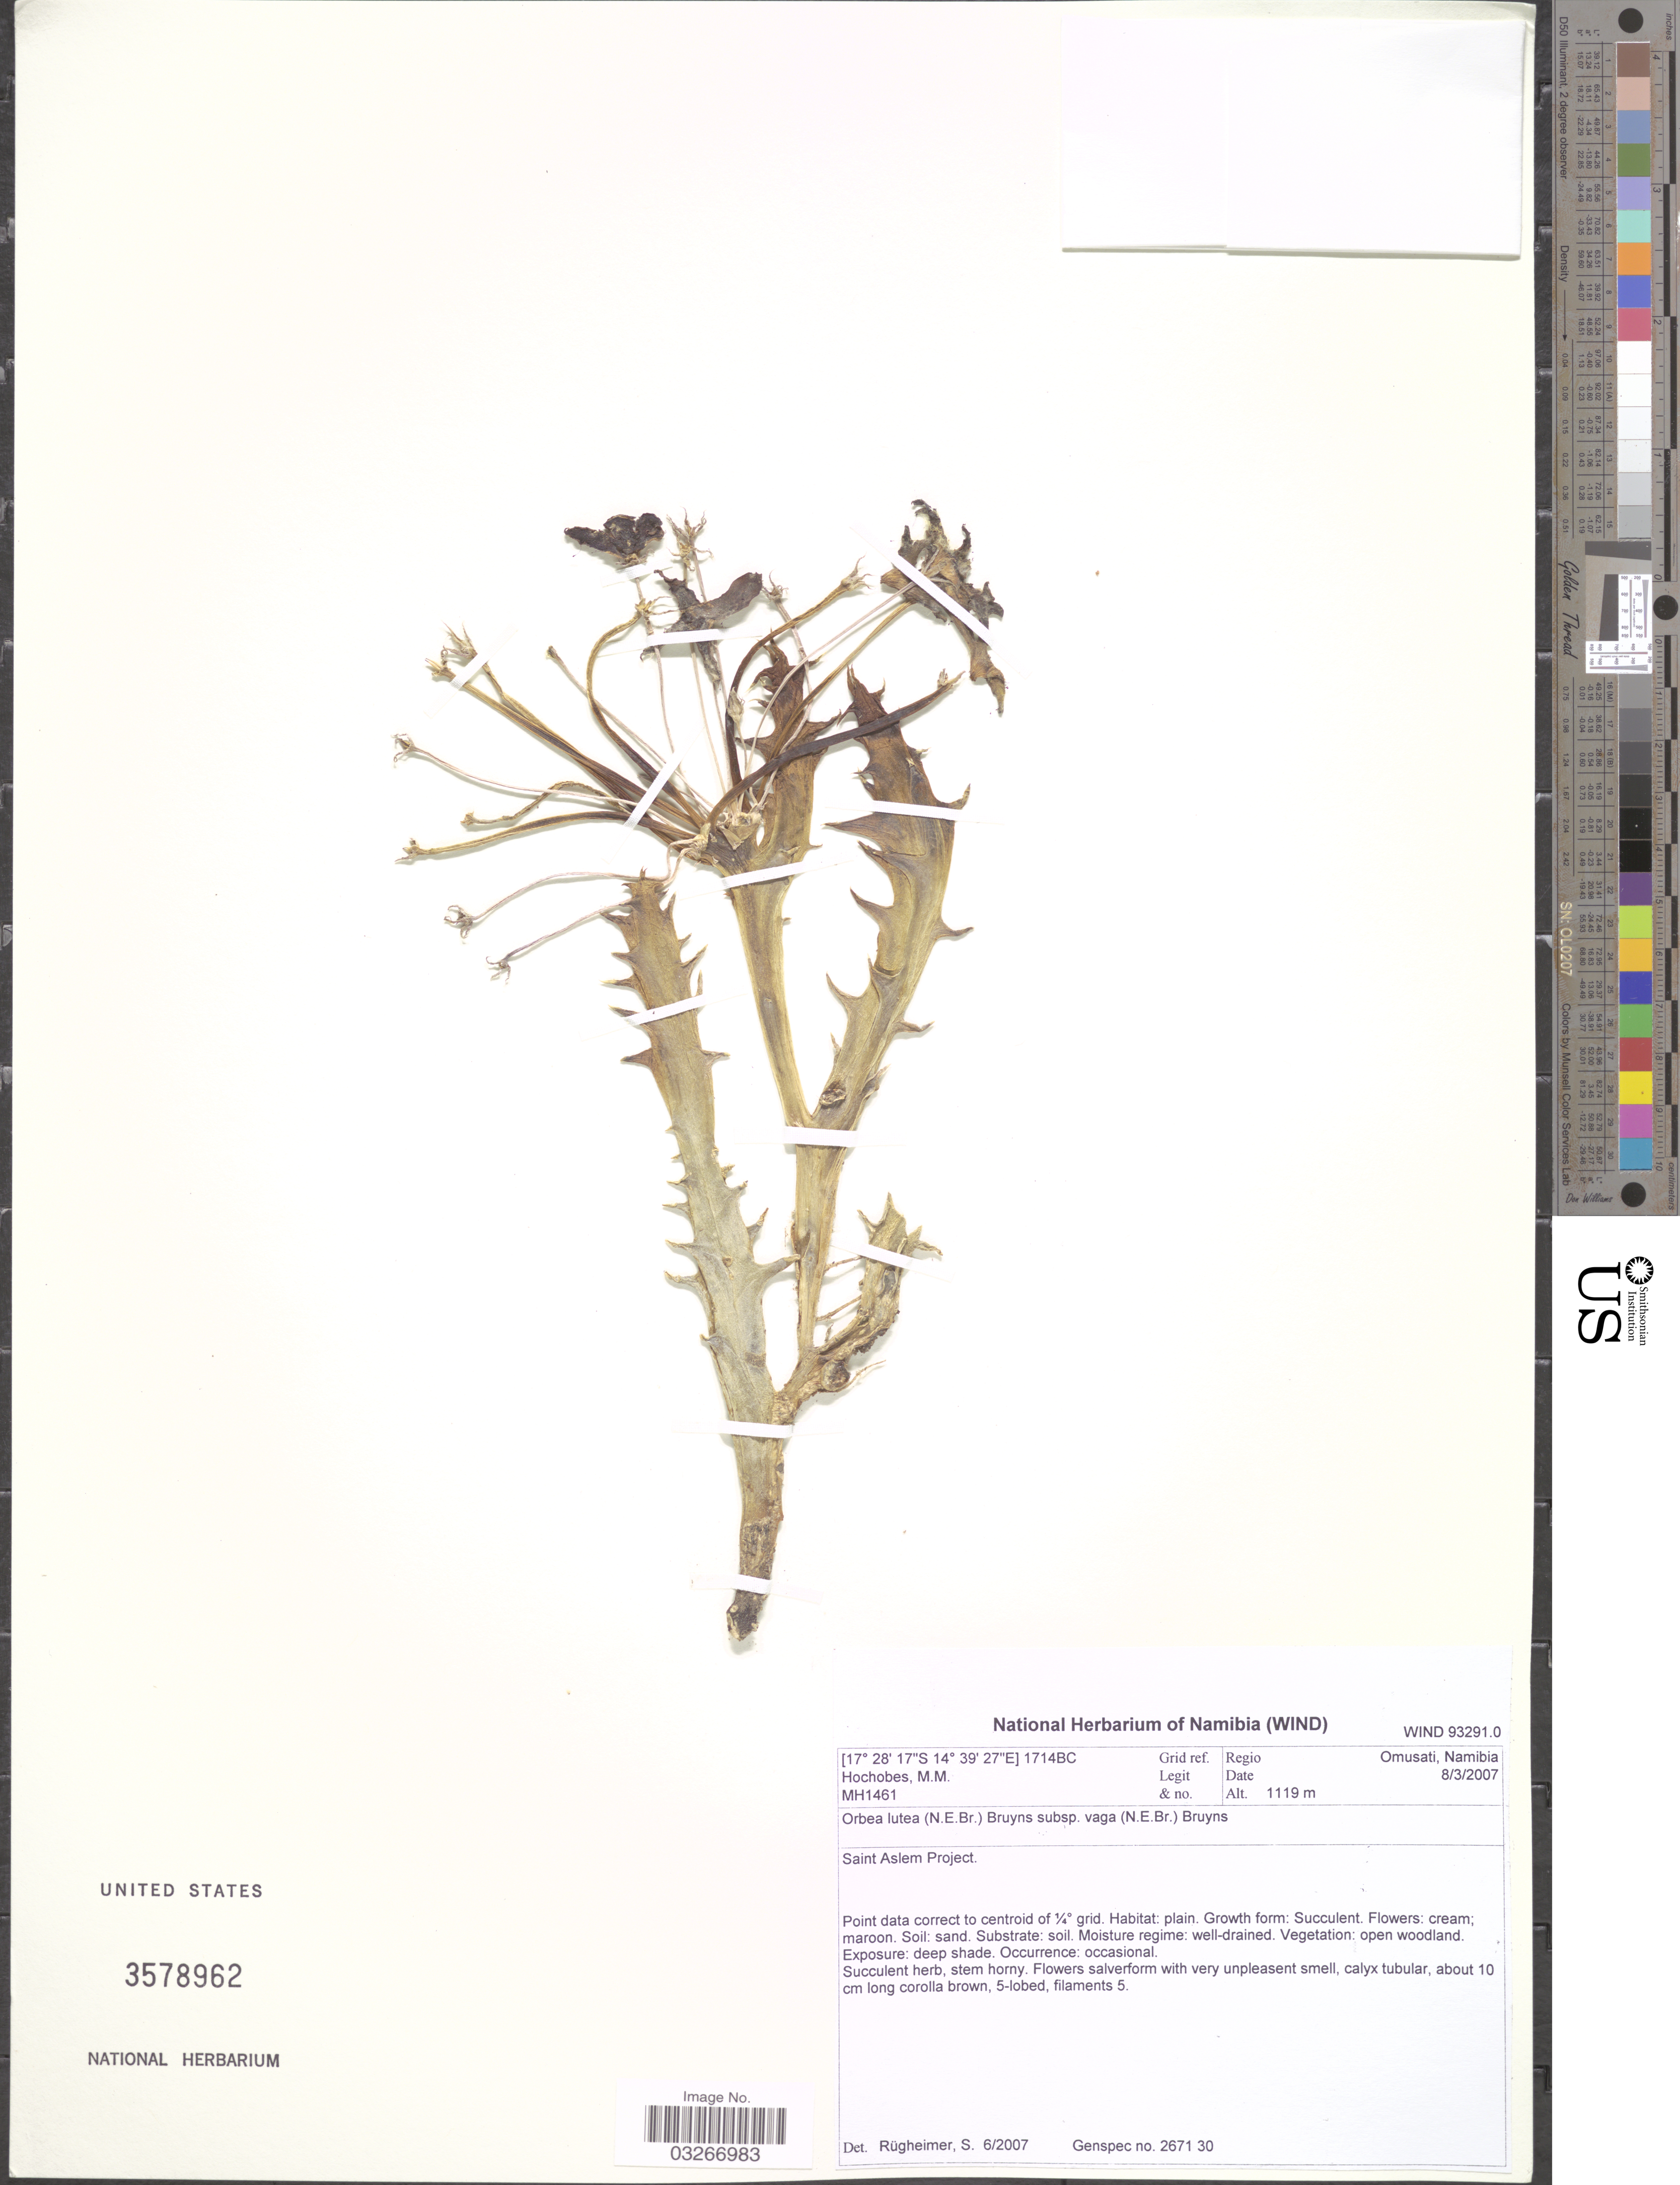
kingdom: Plantae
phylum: Tracheophyta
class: Magnoliopsida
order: Gentianales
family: Apocynaceae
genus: Orbea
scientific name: Orbea lutea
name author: (N.E. Br.) Bruyns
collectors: M. Hochobes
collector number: MH1461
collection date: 2007-03-08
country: Namibia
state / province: Omusati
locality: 1714BC Grid ref. Regio Omusati. Saint Aslem Project.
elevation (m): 1119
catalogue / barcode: US 3578962